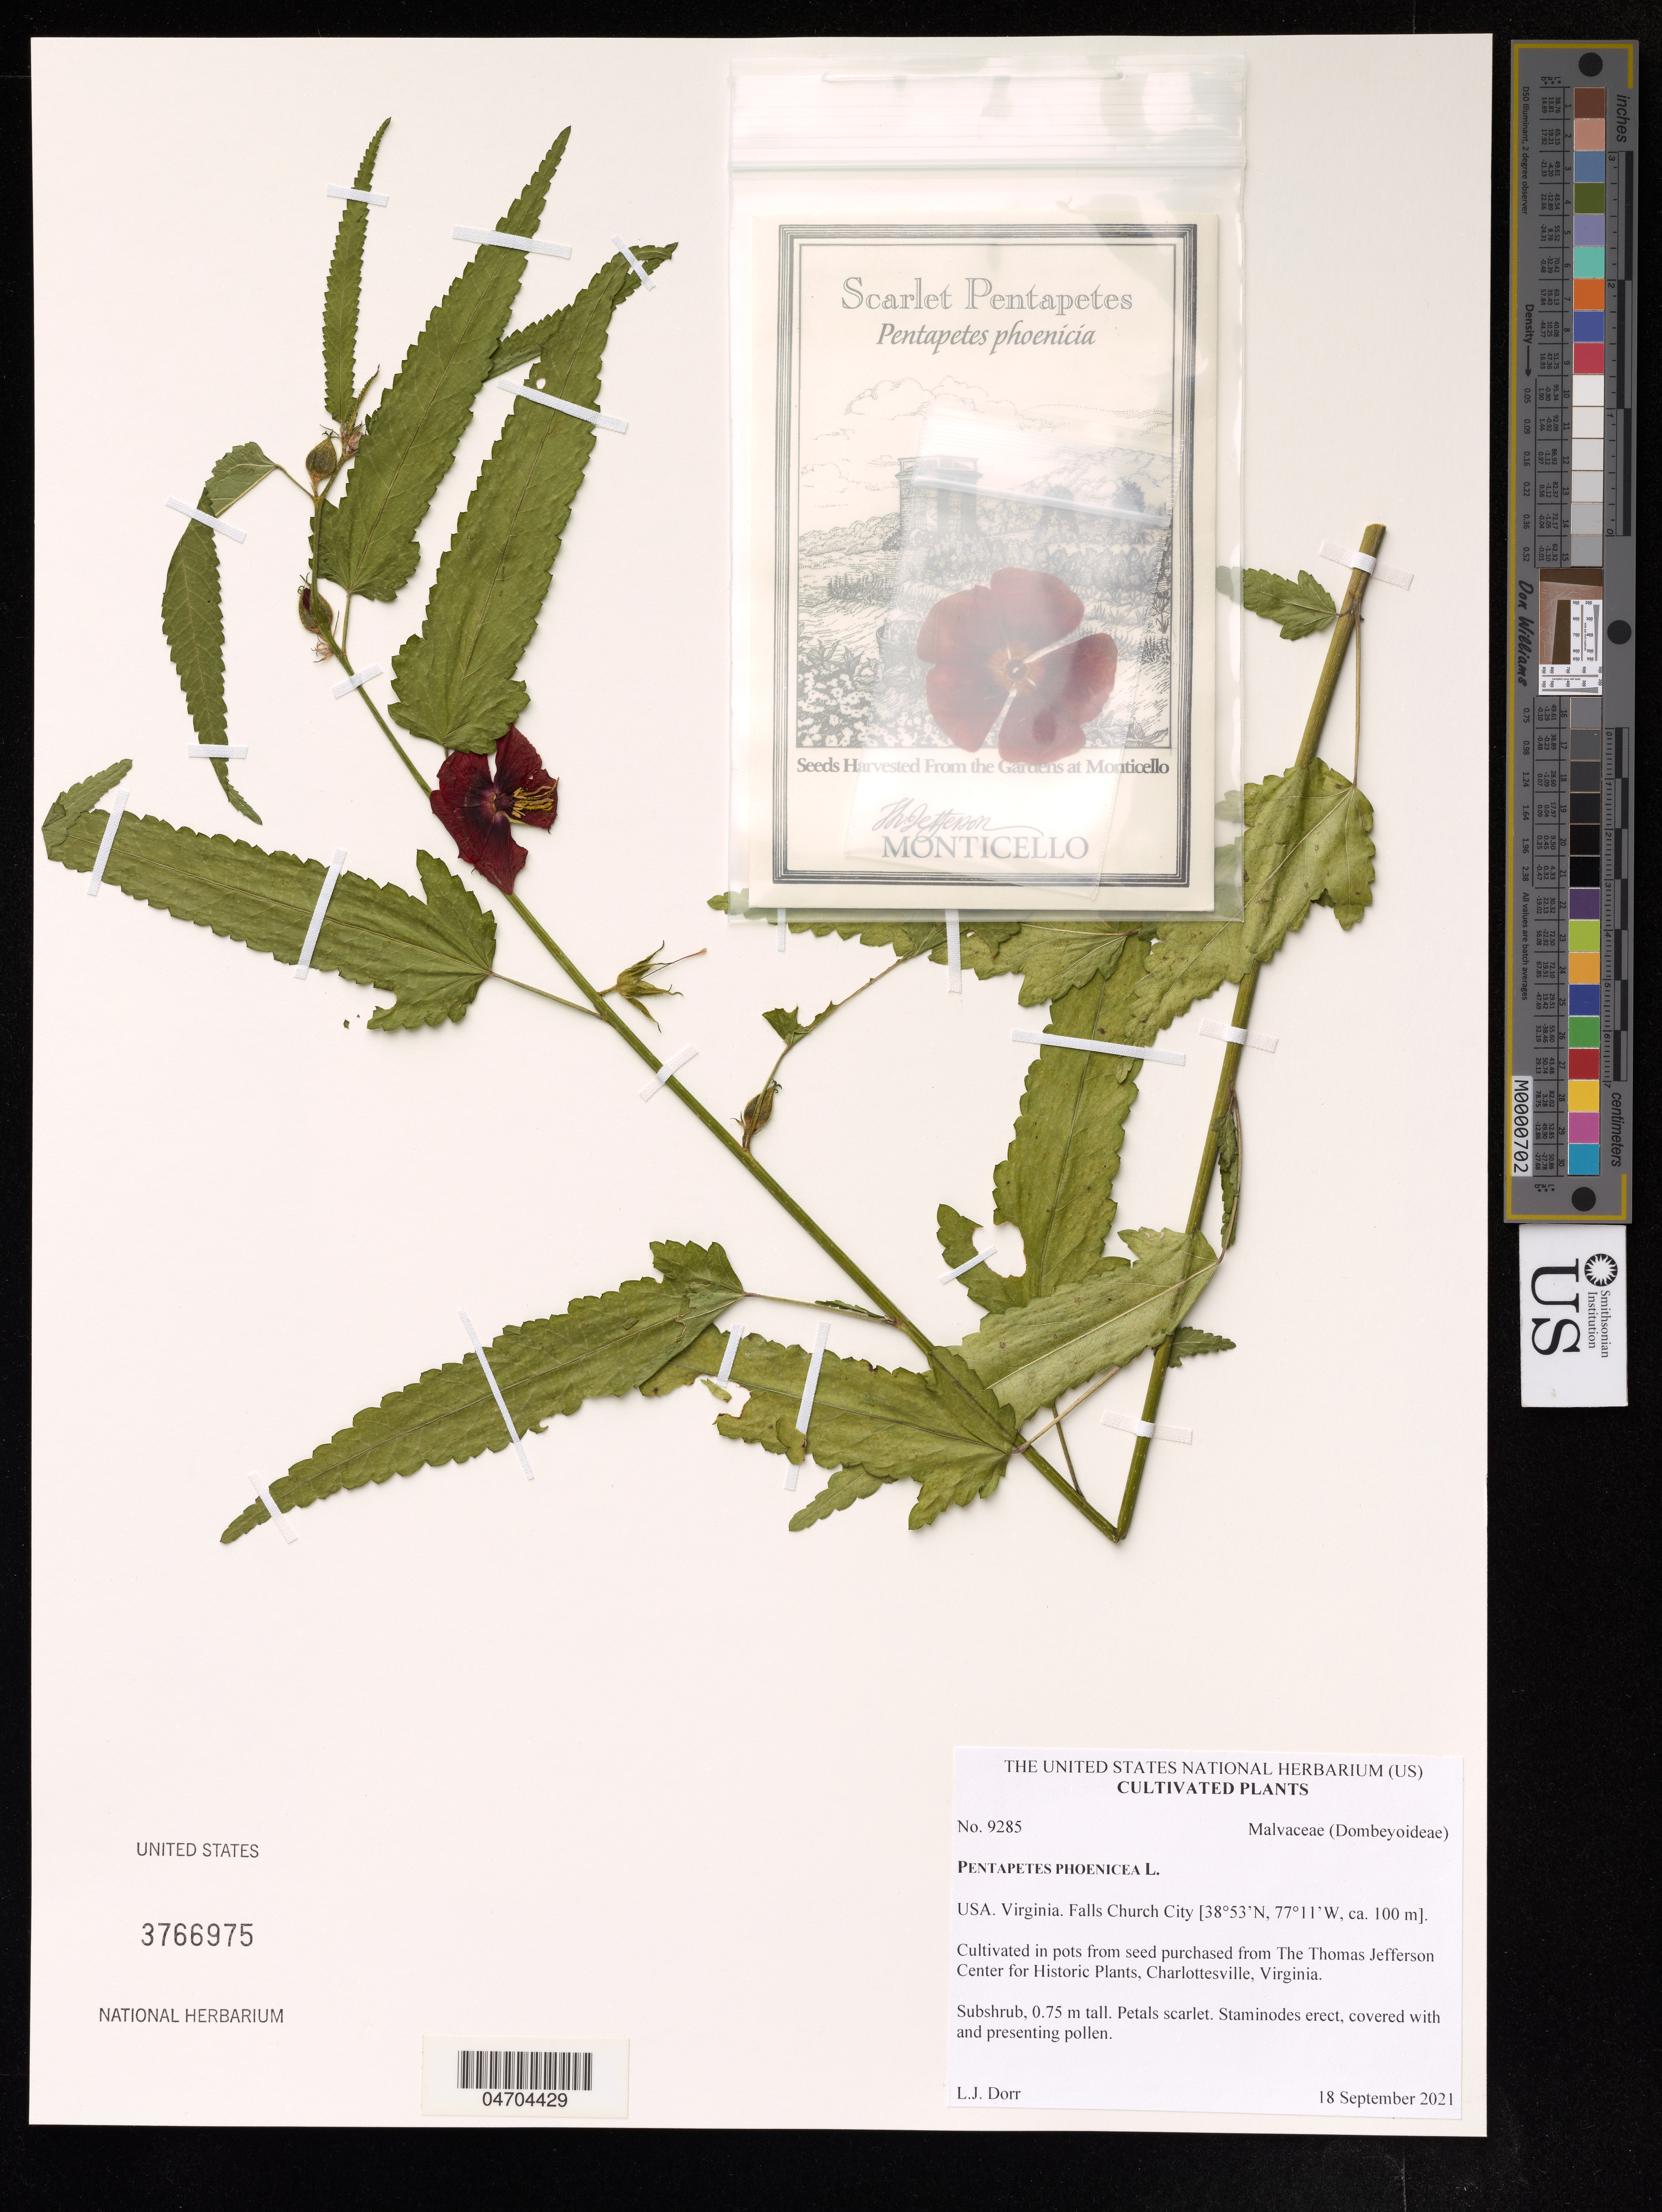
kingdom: Plantae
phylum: Tracheophyta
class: Magnoliopsida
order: Malvales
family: Malvaceae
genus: Pentapetes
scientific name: Pentapetes phoenicea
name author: L.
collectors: L. Dorr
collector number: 9285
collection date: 2021-09-18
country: United States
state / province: Virginia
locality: Falls Church City.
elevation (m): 100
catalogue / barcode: US 3766975